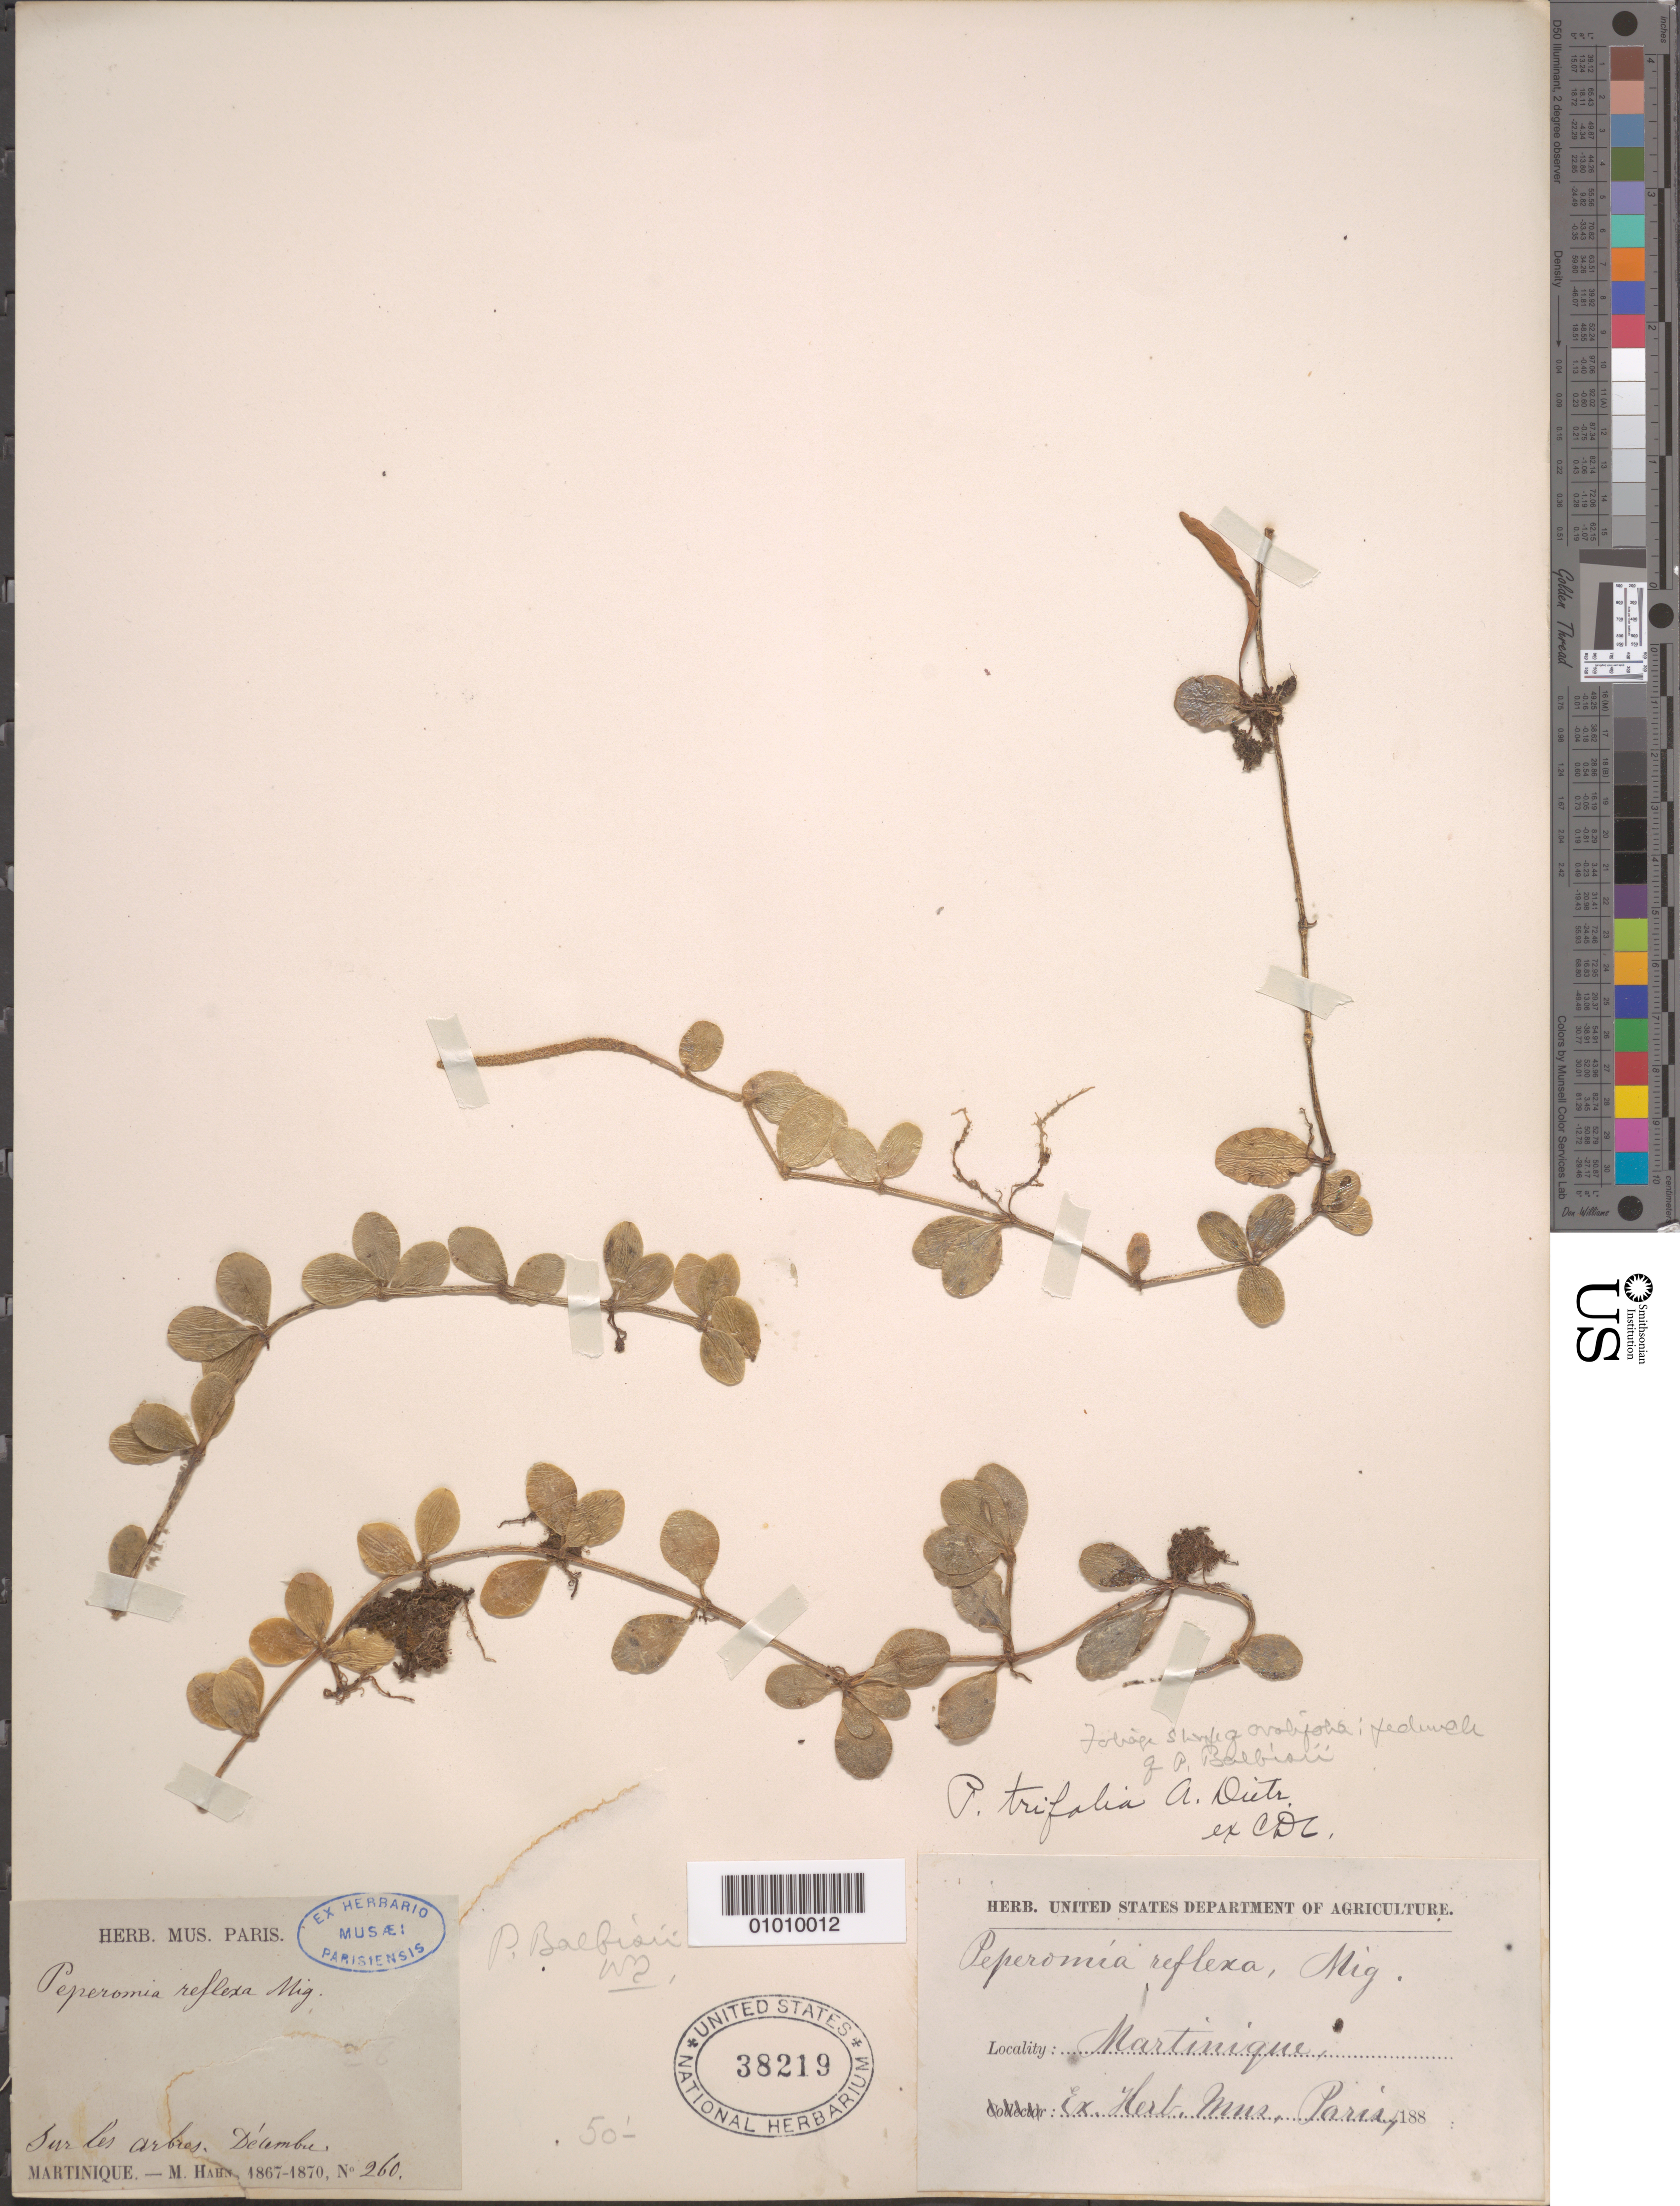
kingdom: Plantae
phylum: Tracheophyta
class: Magnoliopsida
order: Piperales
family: Piperaceae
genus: Peperomia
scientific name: Peperomia balbisii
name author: Dahlst.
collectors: M. Hahn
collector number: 260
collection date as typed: Dec 1867 to -- --- 1870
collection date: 1867-12/1870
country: Martinique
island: Martinique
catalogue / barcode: US 38219